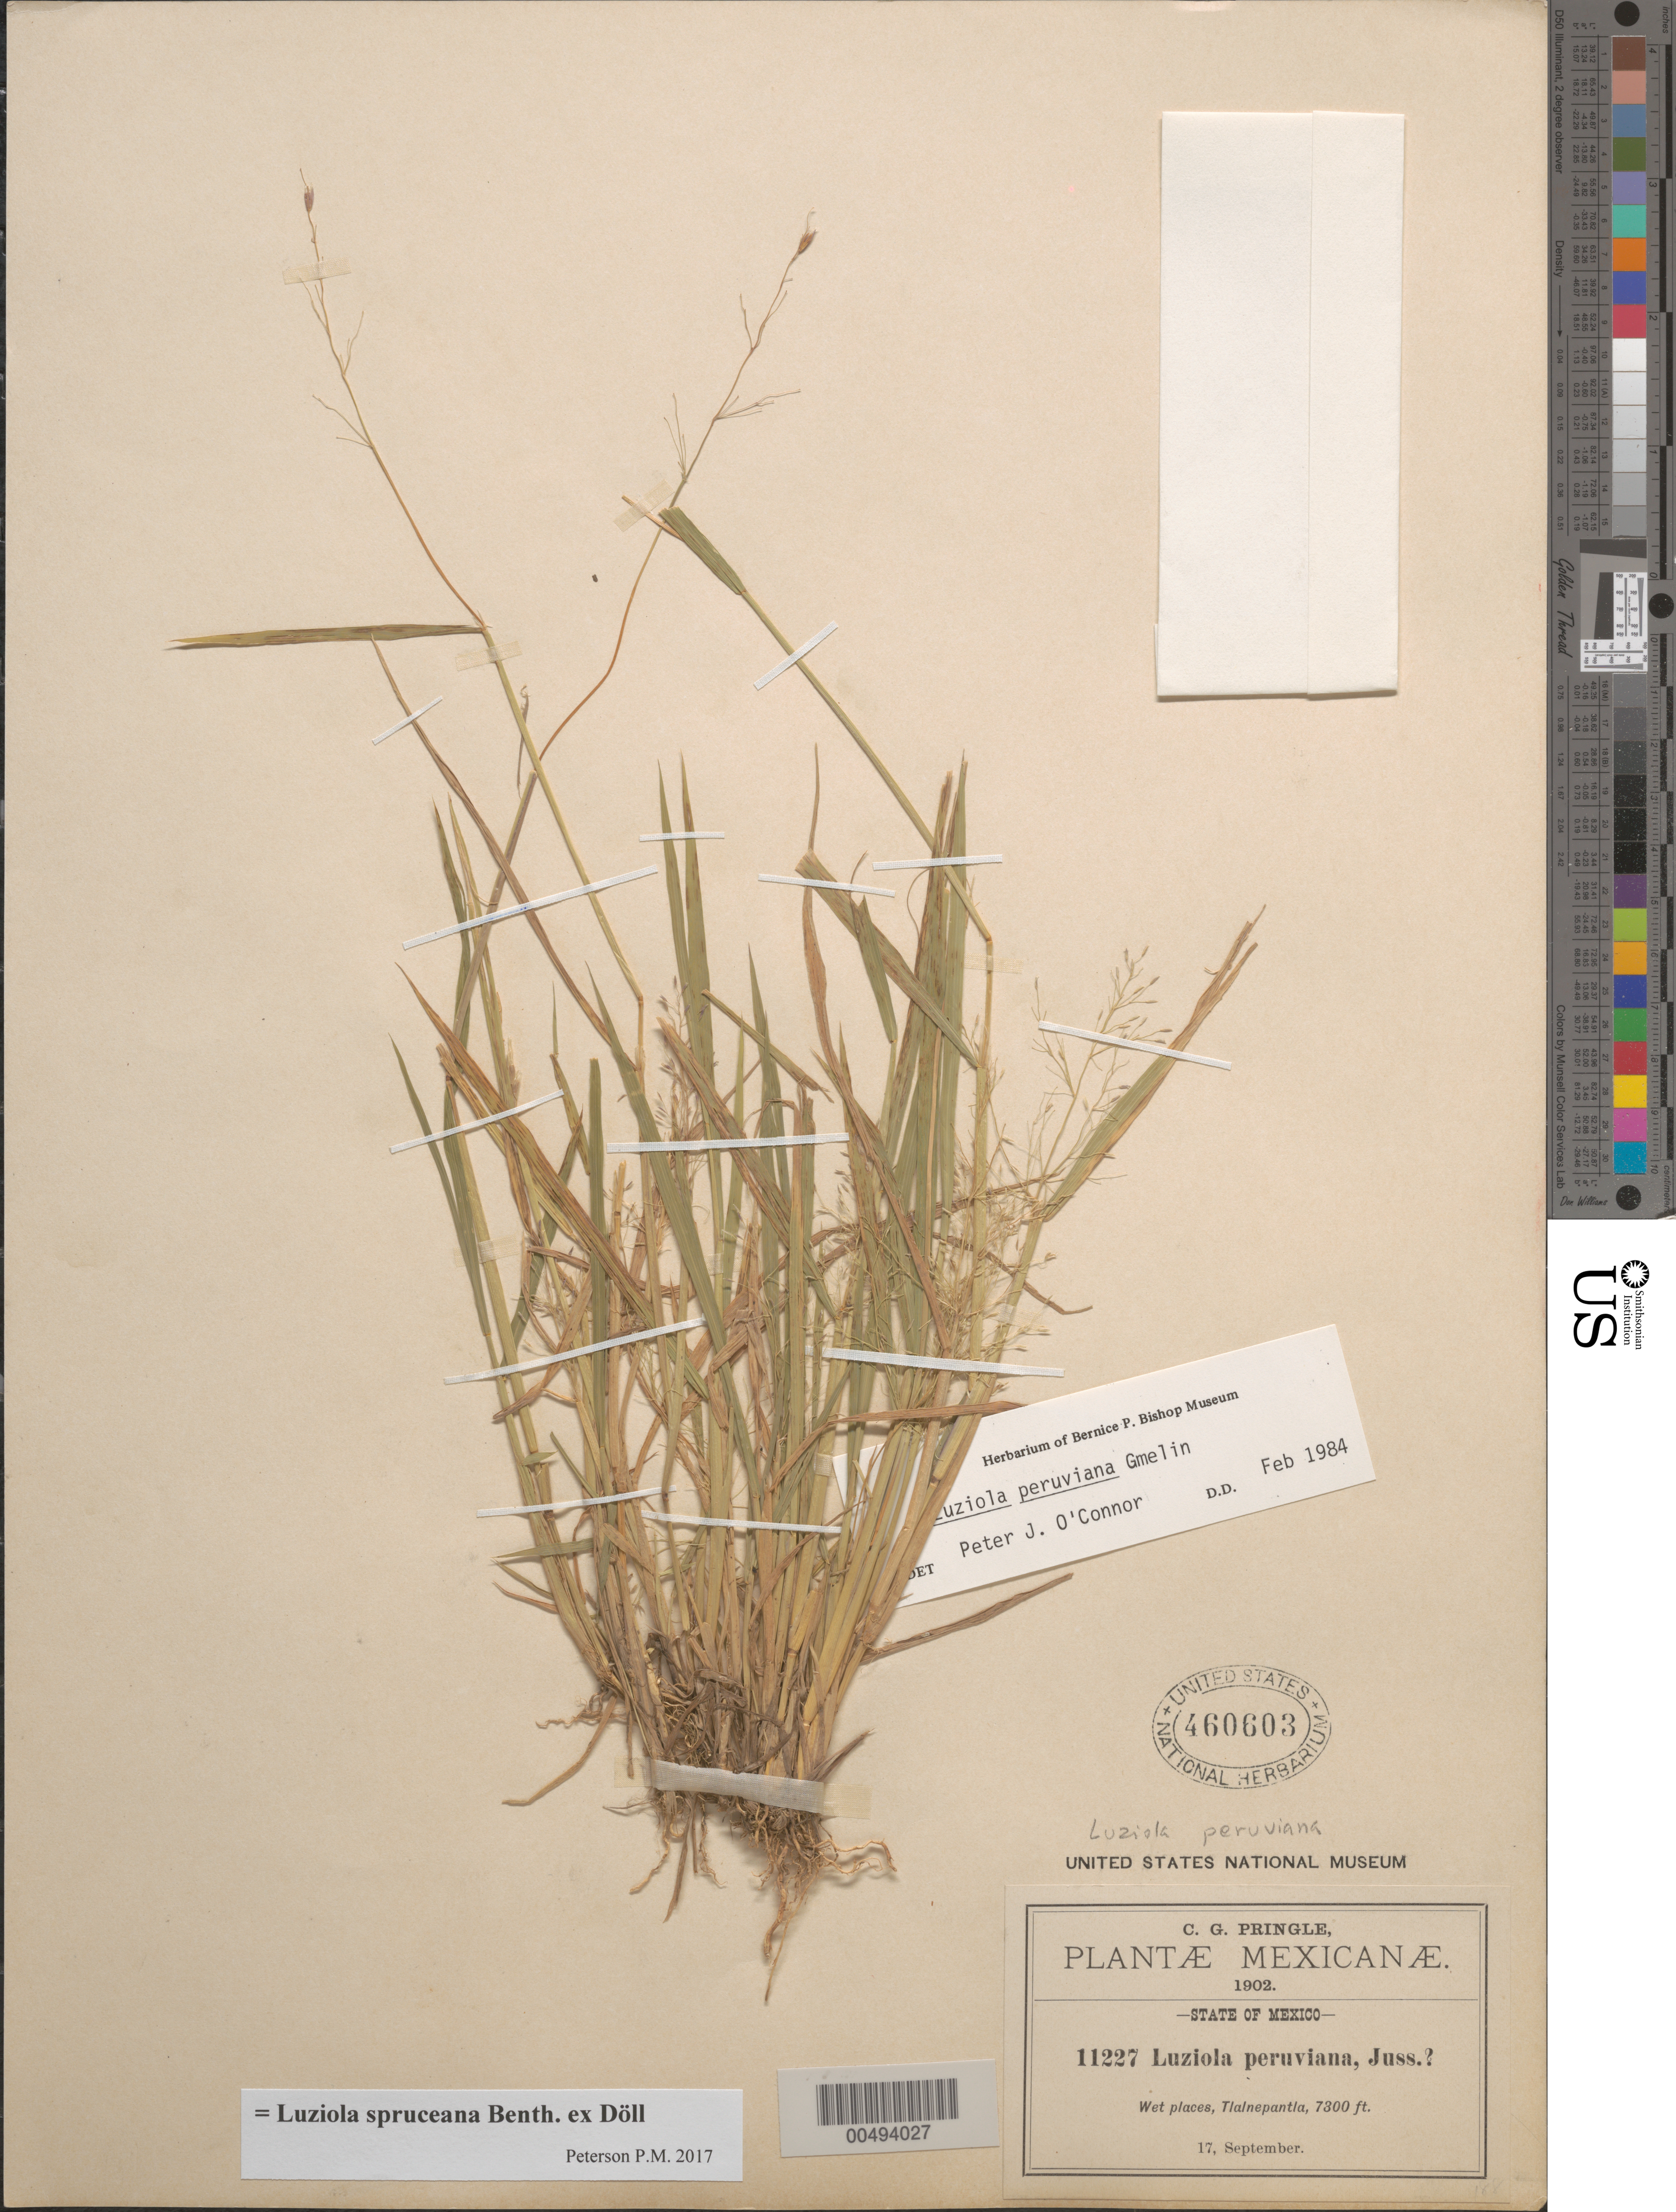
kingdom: Plantae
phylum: Tracheophyta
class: Liliopsida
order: Poales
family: Poaceae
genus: Luziola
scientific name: Luziola spruceana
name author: Benth. ex Döll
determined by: Poaceae Reorganization Project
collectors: C. G. Pringle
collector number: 11227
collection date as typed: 17 Sep 1902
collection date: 1902-09-17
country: Mexico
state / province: México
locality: Tlalnepantla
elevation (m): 2225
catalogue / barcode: US 460603